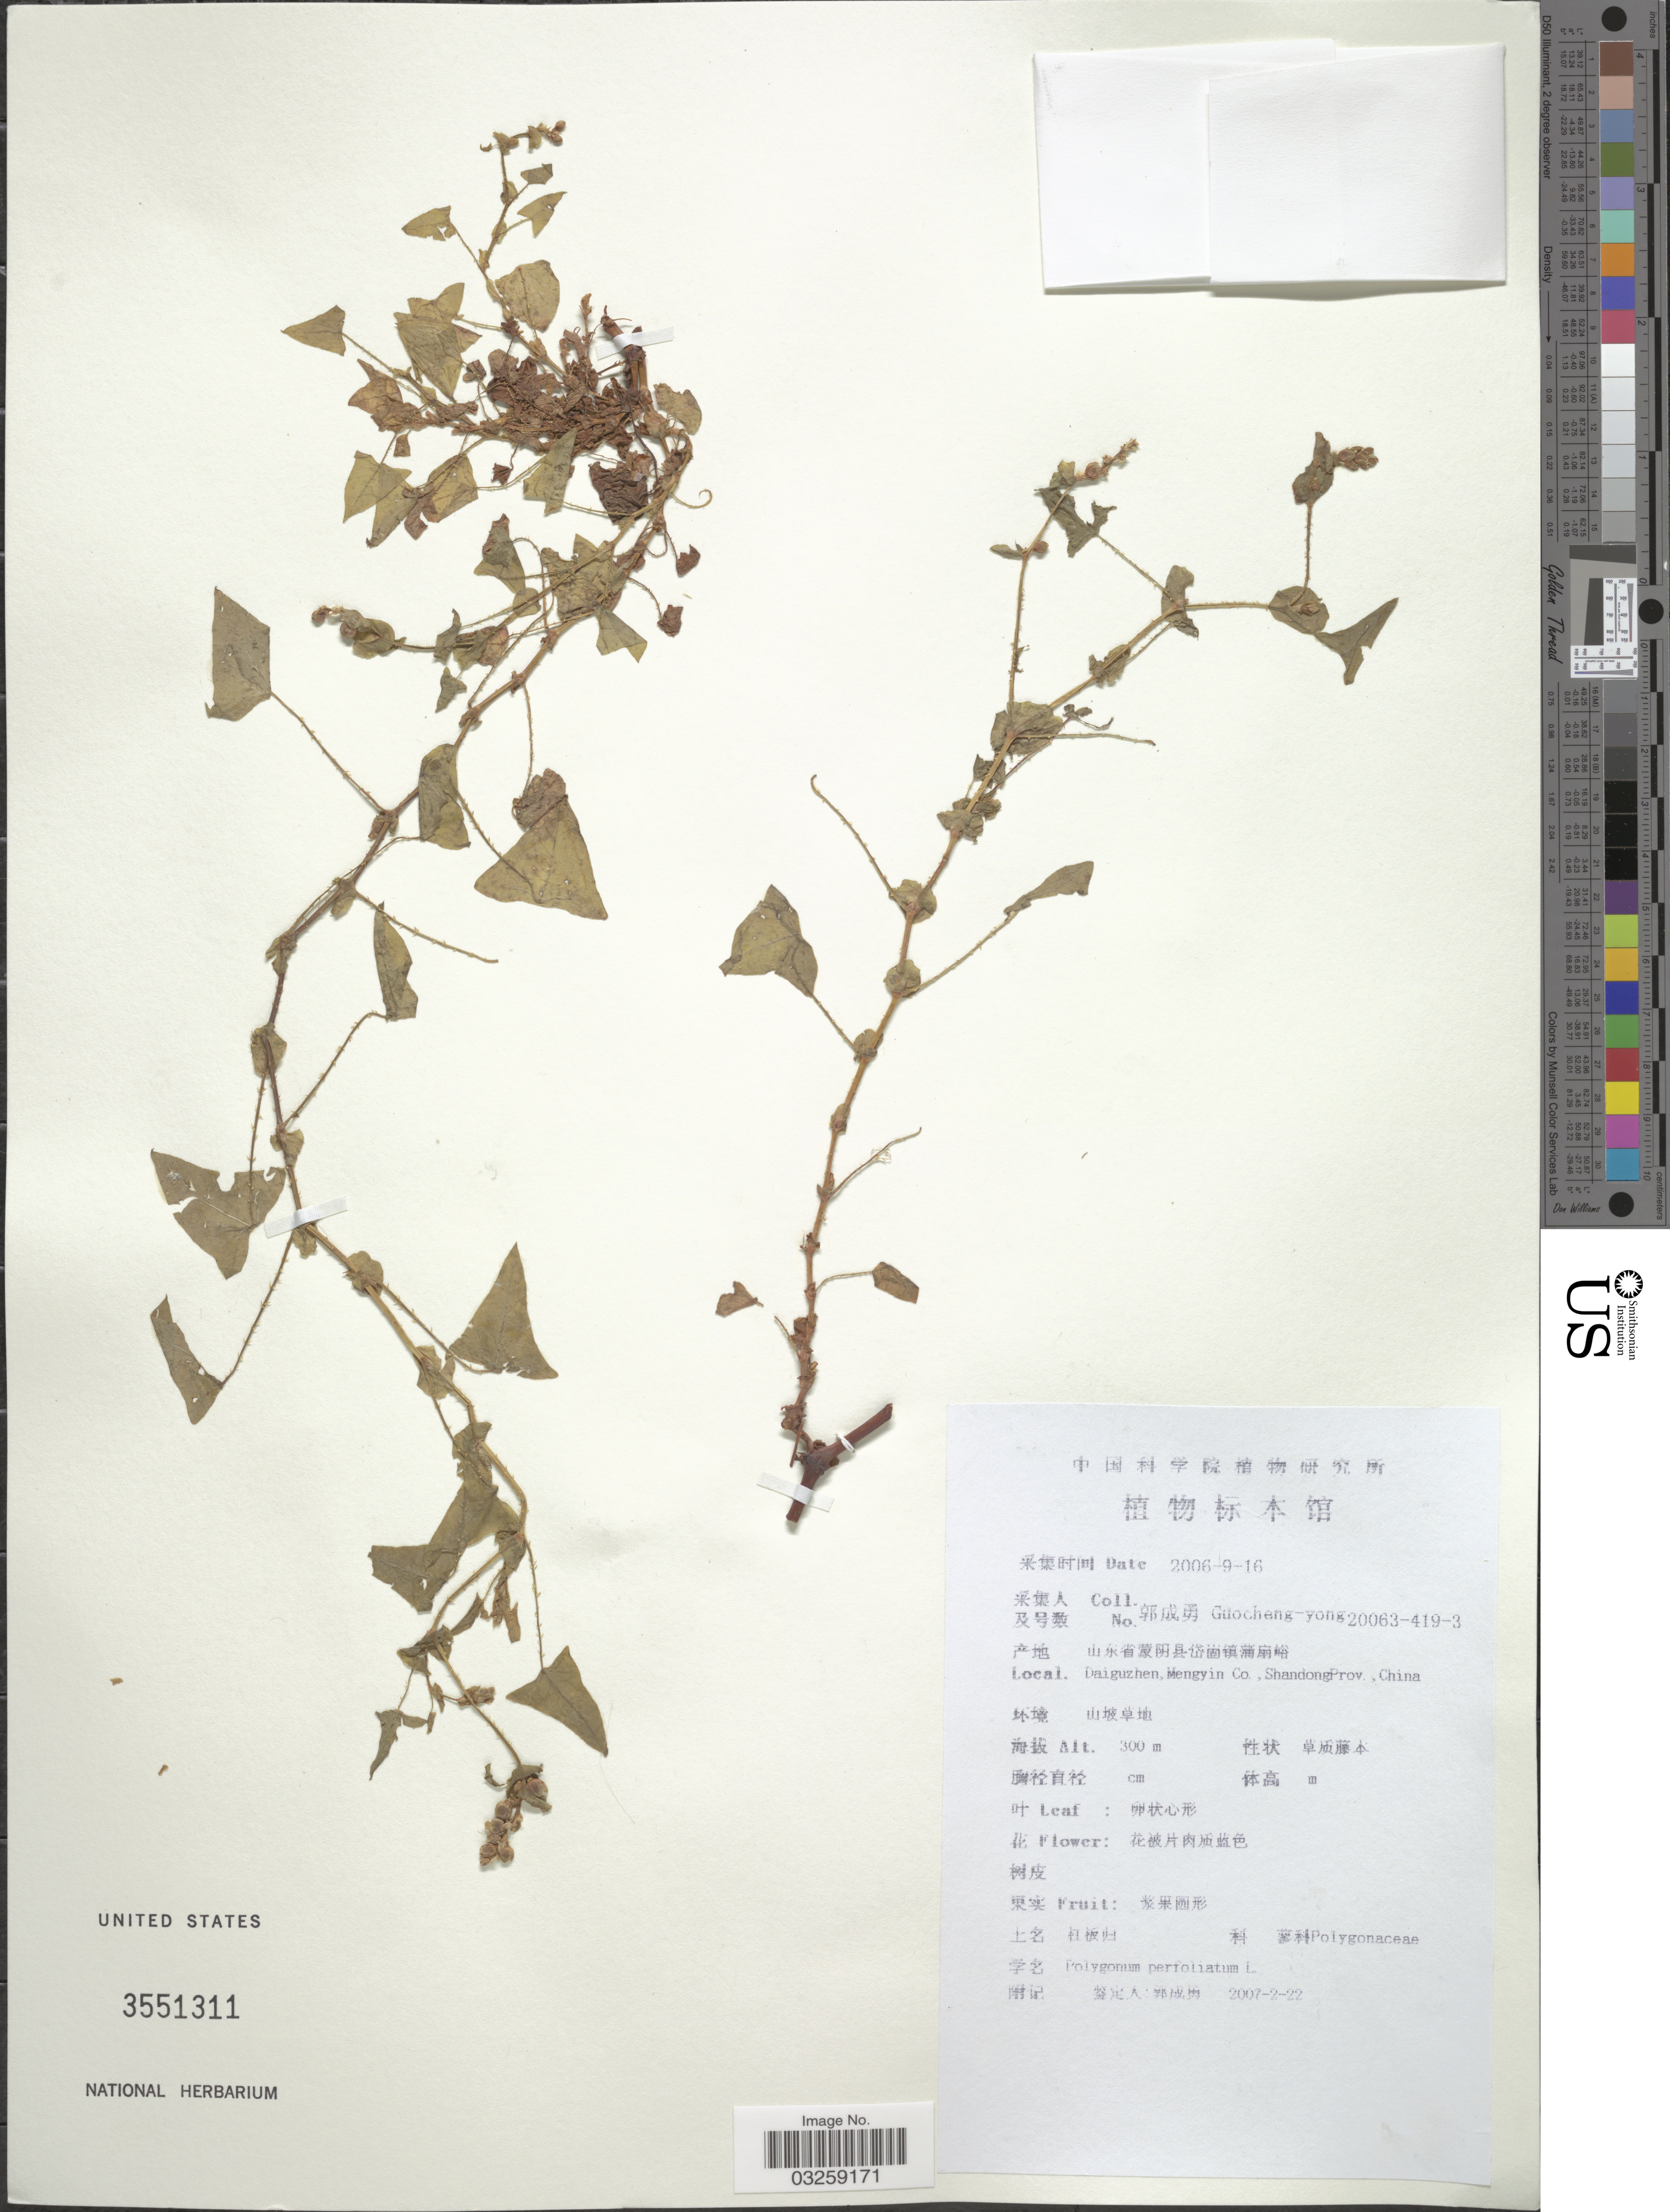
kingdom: Plantae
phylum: Tracheophyta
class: Magnoliopsida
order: Caryophyllales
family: Polygonaceae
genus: Polygonum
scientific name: Polygonum perfoliatum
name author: L.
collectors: Guo cheng-yong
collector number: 20063-419-3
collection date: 2006-09-16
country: China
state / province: Shandong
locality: Daiguzhen, Mengyin Co.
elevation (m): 300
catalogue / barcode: US 3551311